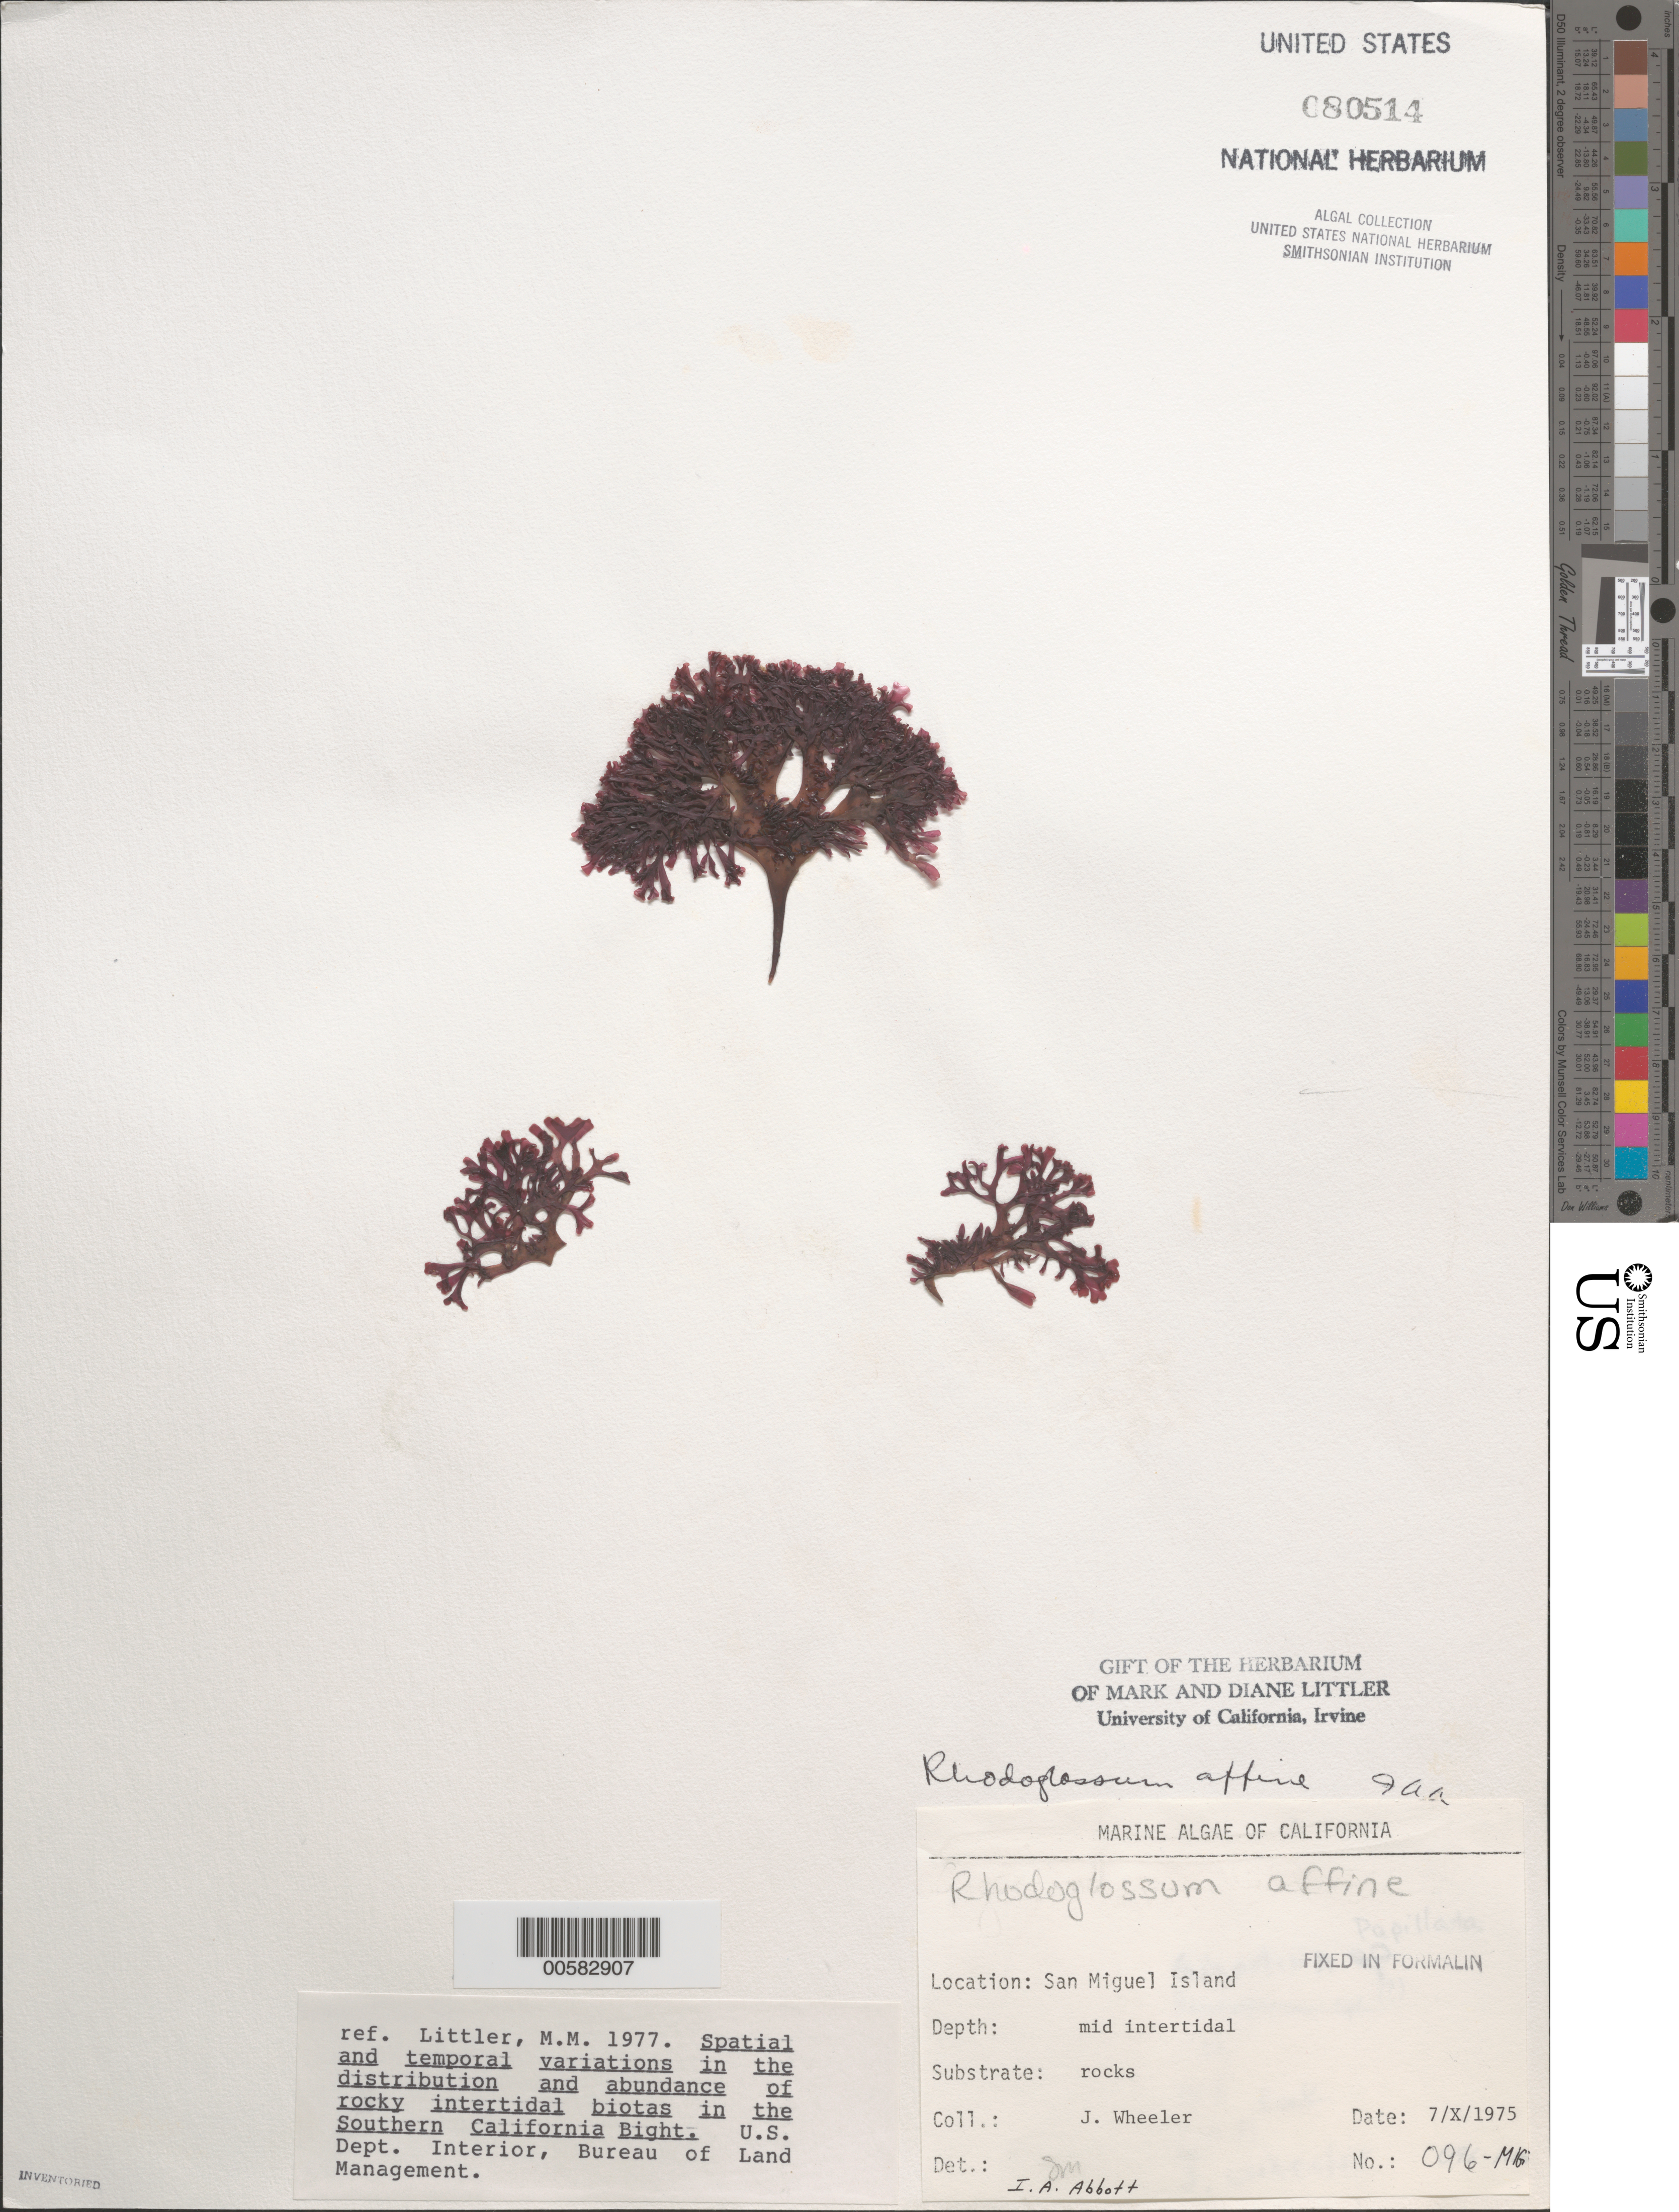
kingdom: Plantae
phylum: Rhodophyta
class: Florideophyceae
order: Gigartinales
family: Gigartinaceae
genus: Mazzaella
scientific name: Mazzaella affinis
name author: (Harvey) Fredericq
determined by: Algae name updating Project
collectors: J. L. Wheeler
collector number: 096-MIG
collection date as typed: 07 Oct 1975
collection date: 1975-10-07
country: United States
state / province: California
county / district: Santa Barbara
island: San Miguel Island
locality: Cuyler Harbor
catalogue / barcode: US 80514